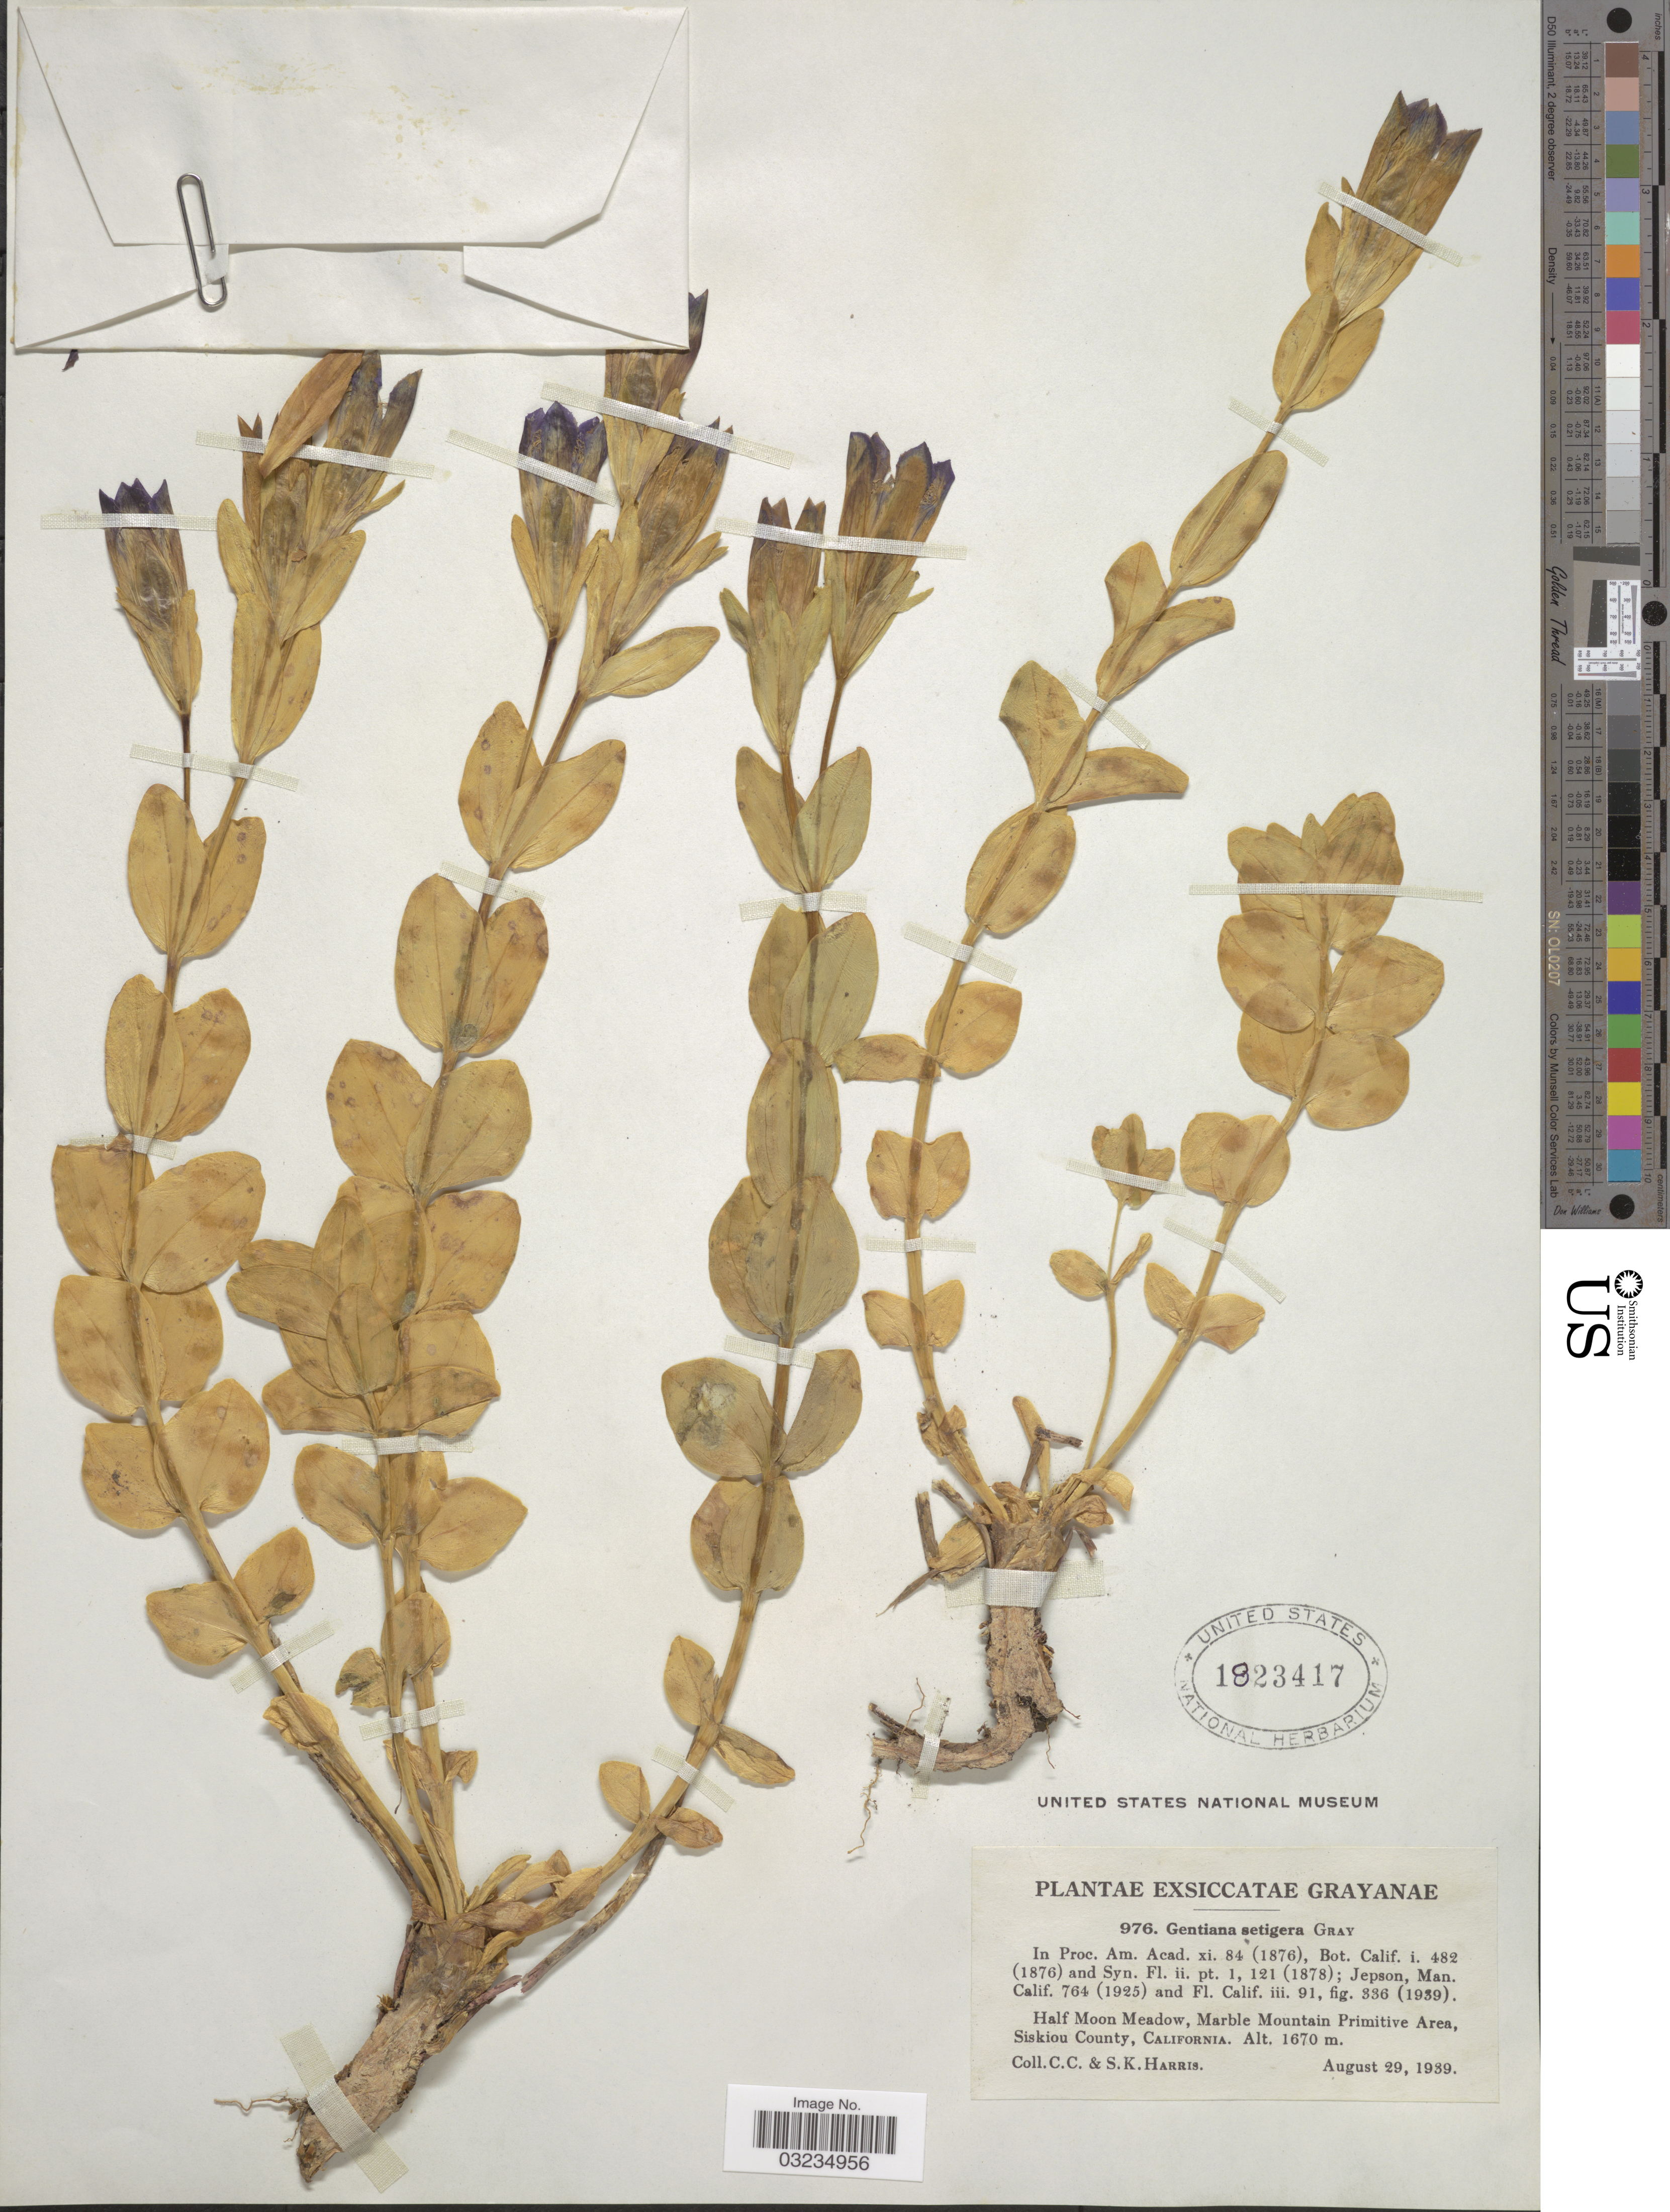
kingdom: Plantae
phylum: Tracheophyta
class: Magnoliopsida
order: Gentianales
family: Gentianaceae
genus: Gentiana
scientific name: Gentiana setigera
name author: A. Gray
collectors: C. C. Harris & S. K. Harris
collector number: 976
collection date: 1939-08-29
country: United States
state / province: California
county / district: Siskiyou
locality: Half Moon Meadow, Marble Mountain Primitive Area, Siskiou County. Grayanae.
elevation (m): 1670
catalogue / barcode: US 1823417